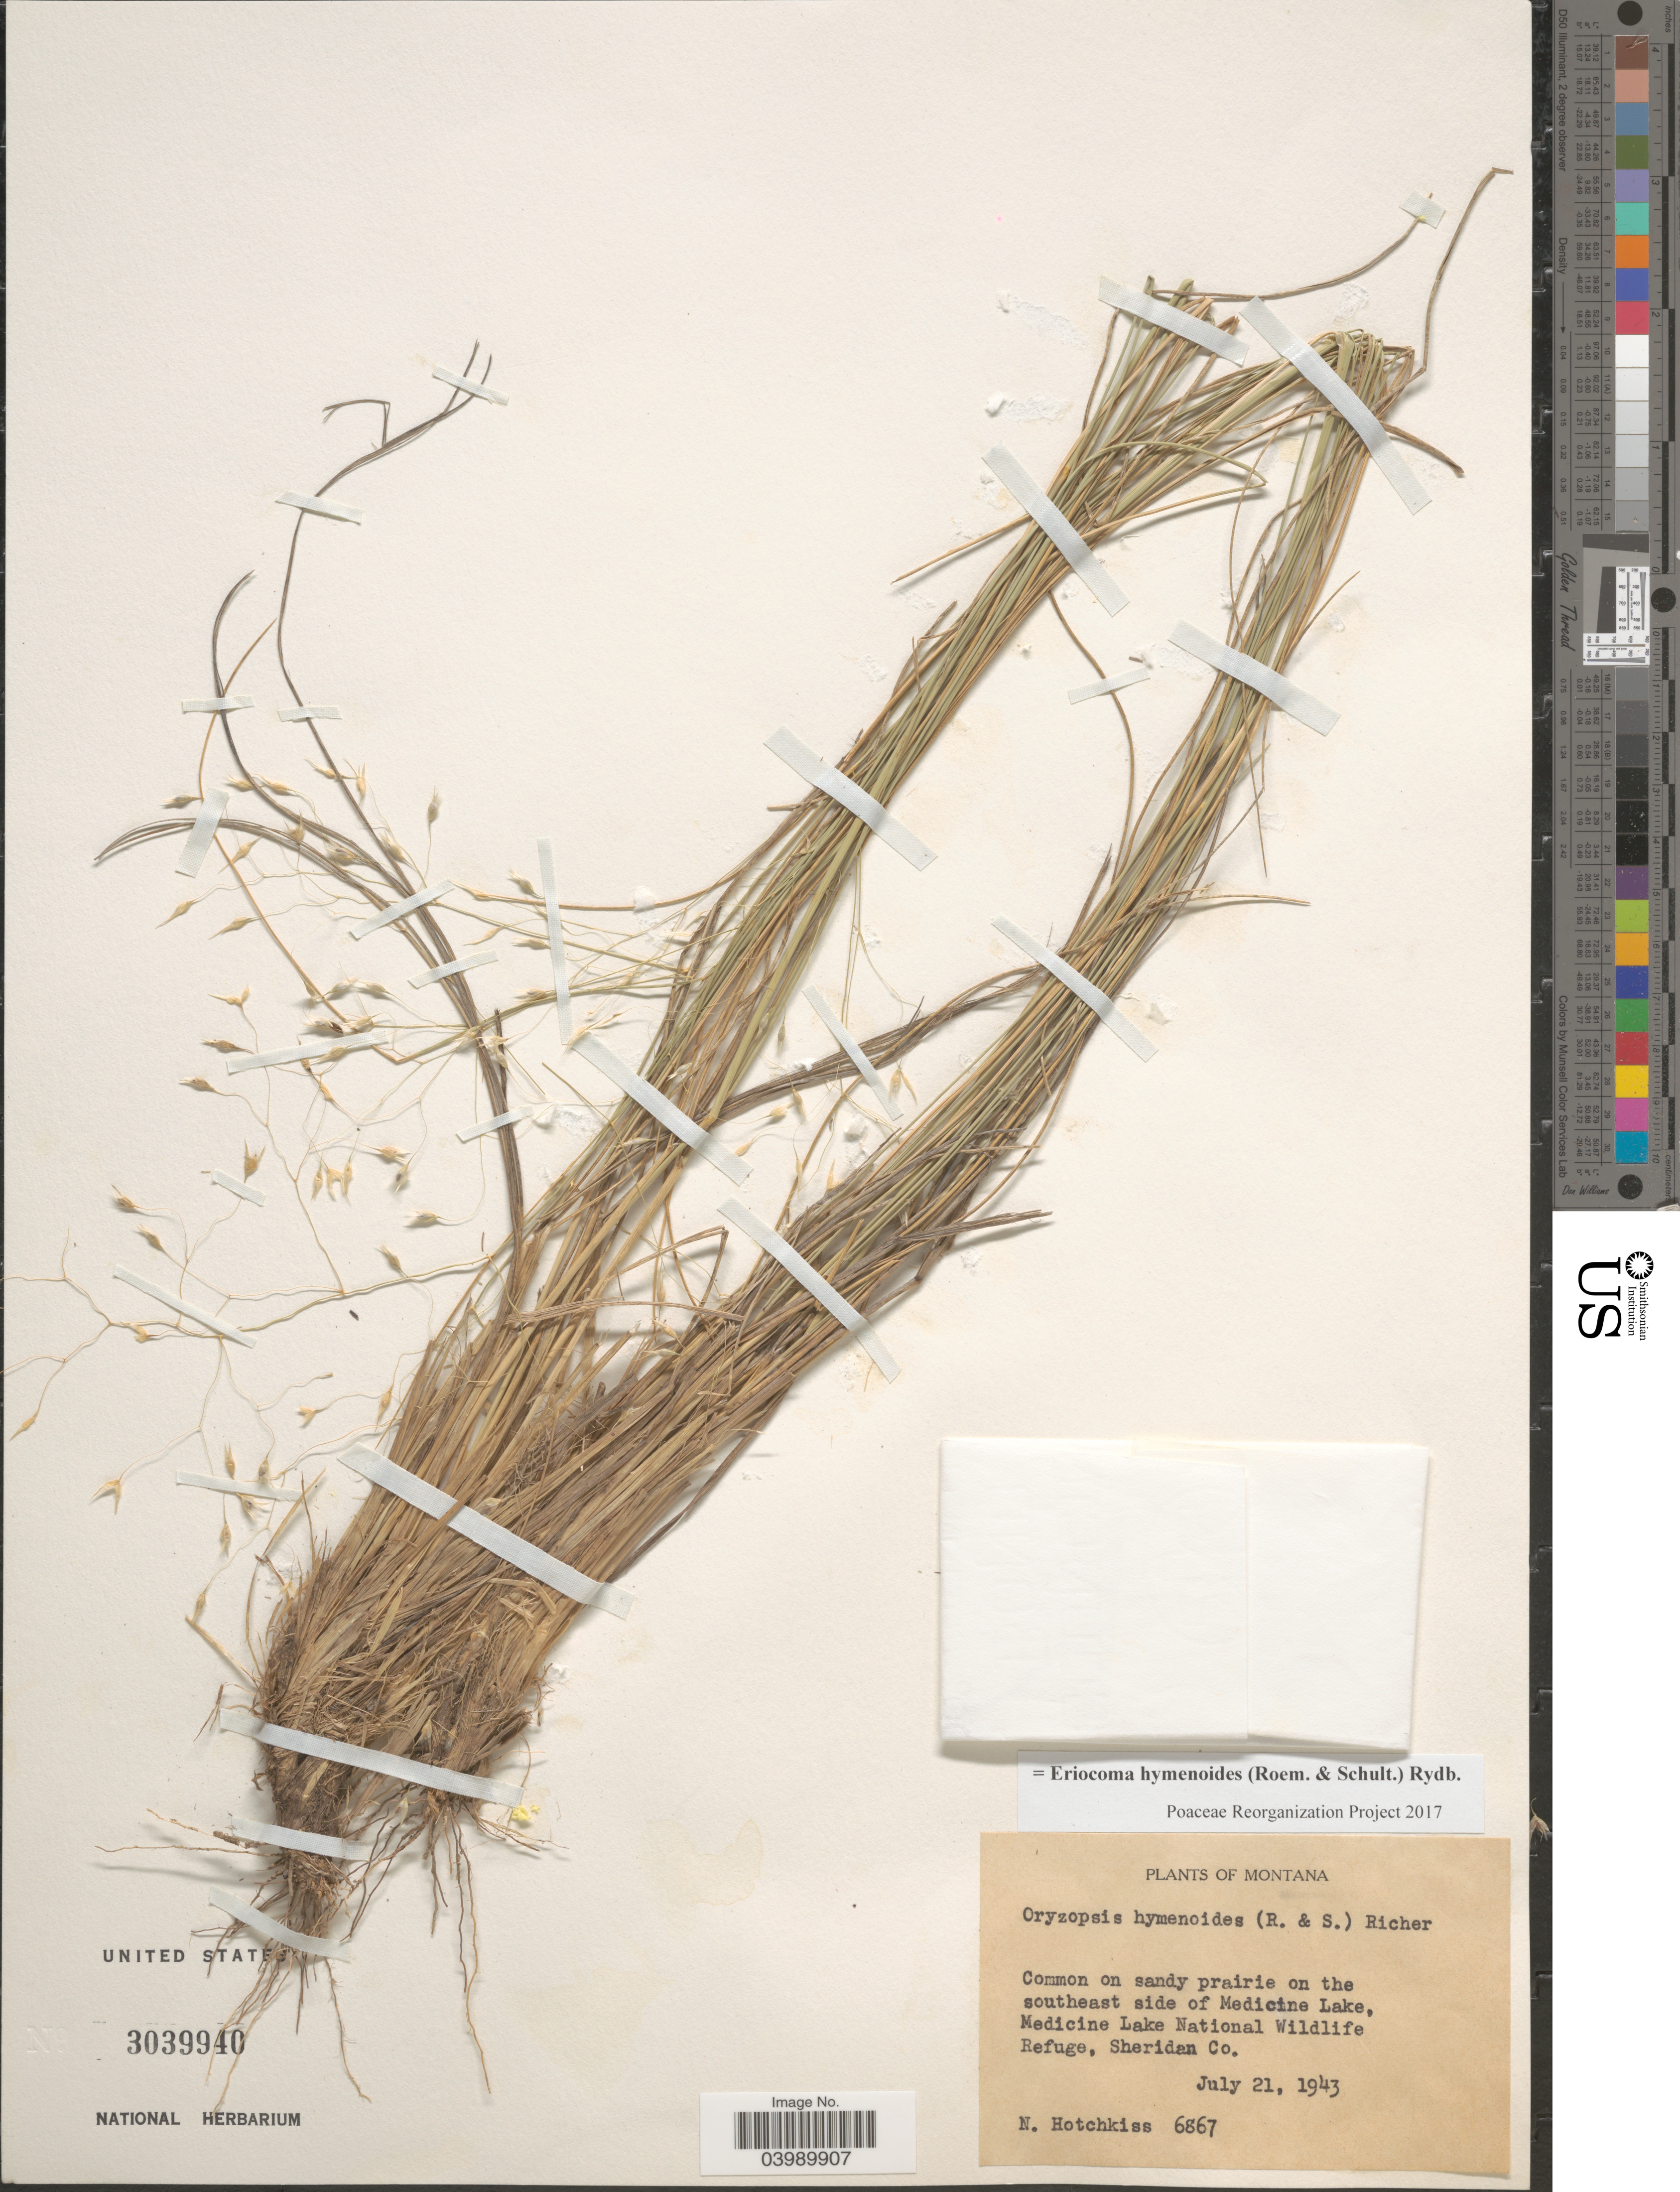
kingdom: Plantae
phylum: Tracheophyta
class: Liliopsida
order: Poales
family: Poaceae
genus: Eriocoma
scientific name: Eriocoma hymenoides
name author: (Roem. & Schult.) Rydb.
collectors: N. Hotchkiss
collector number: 6867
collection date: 1943-07-21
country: United States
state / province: Montana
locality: On the southeast side of Medicine Lake, Medicine Lake National Wildlife Refuge, Sheridan Co.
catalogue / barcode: US 3039940